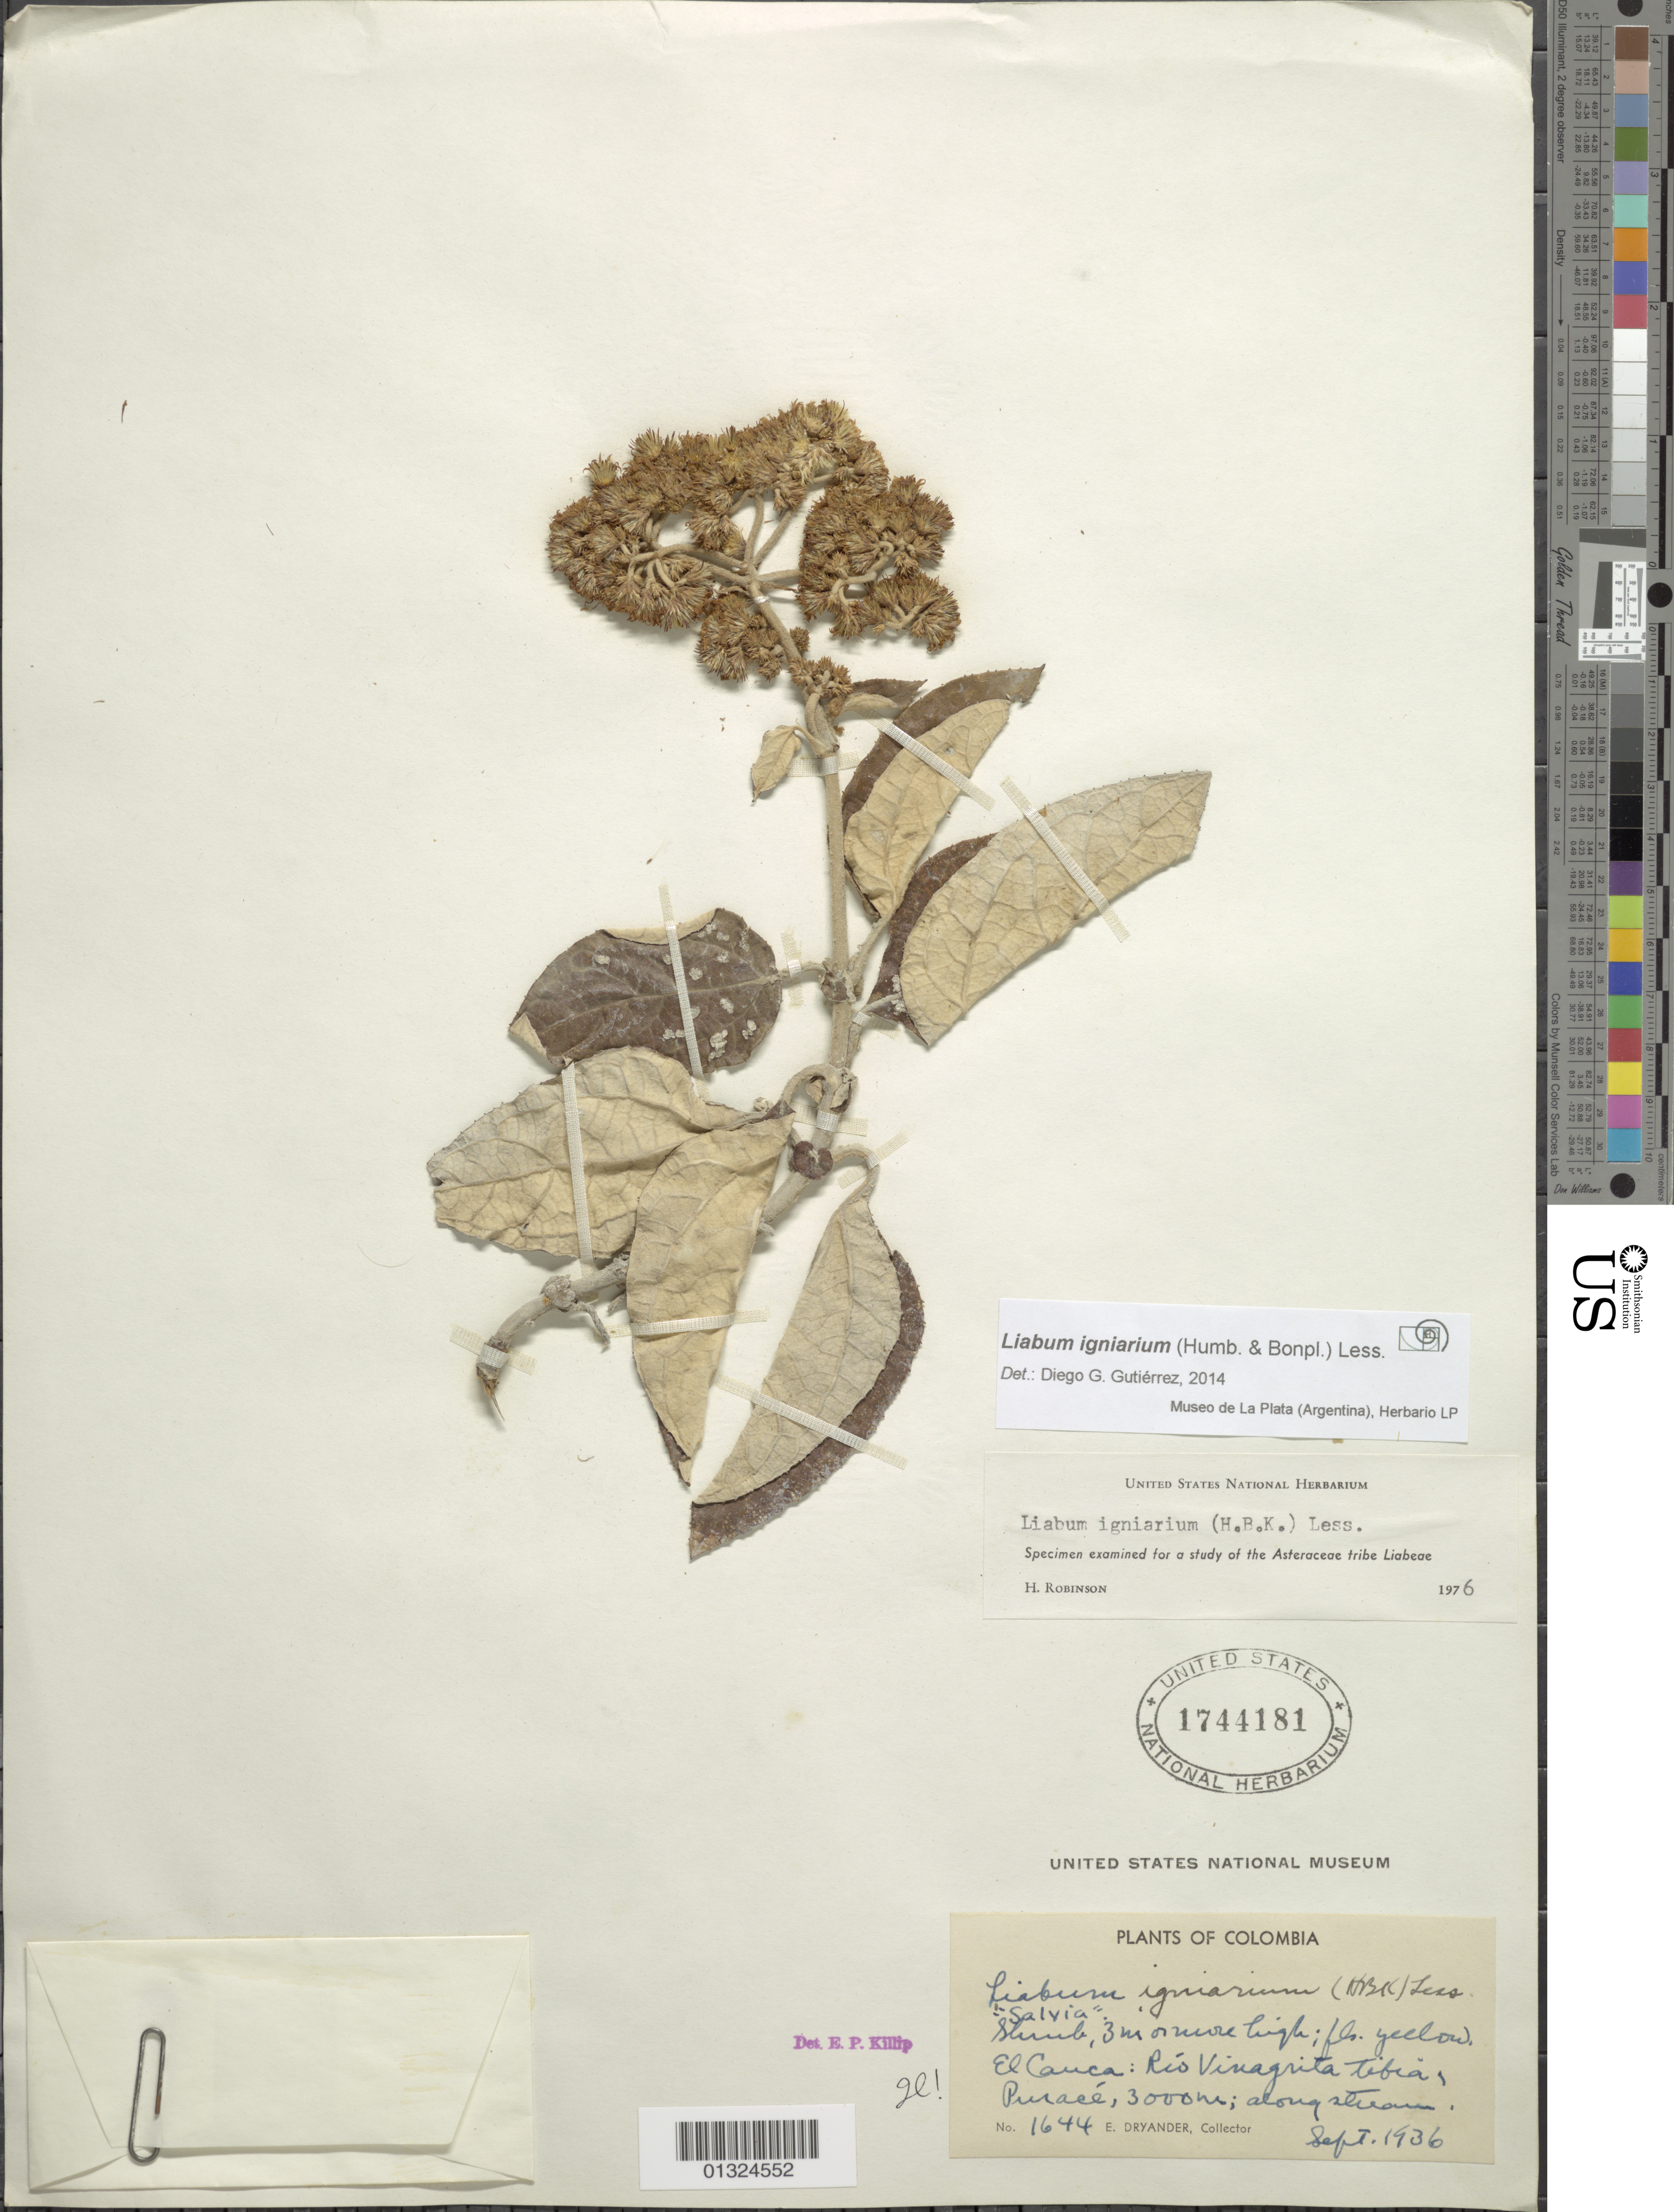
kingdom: Plantae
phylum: Tracheophyta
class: Magnoliopsida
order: Asterales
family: Asteraceae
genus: Liabum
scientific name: Liabum igniarium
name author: Less.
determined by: Gutierrez, D. G.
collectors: E. I. Dryander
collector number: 1644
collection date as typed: September 1936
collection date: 1936-09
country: Colombia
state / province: Cauca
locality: Rio Vinagrita Tibia, Purace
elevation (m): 3000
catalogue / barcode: US 1744181